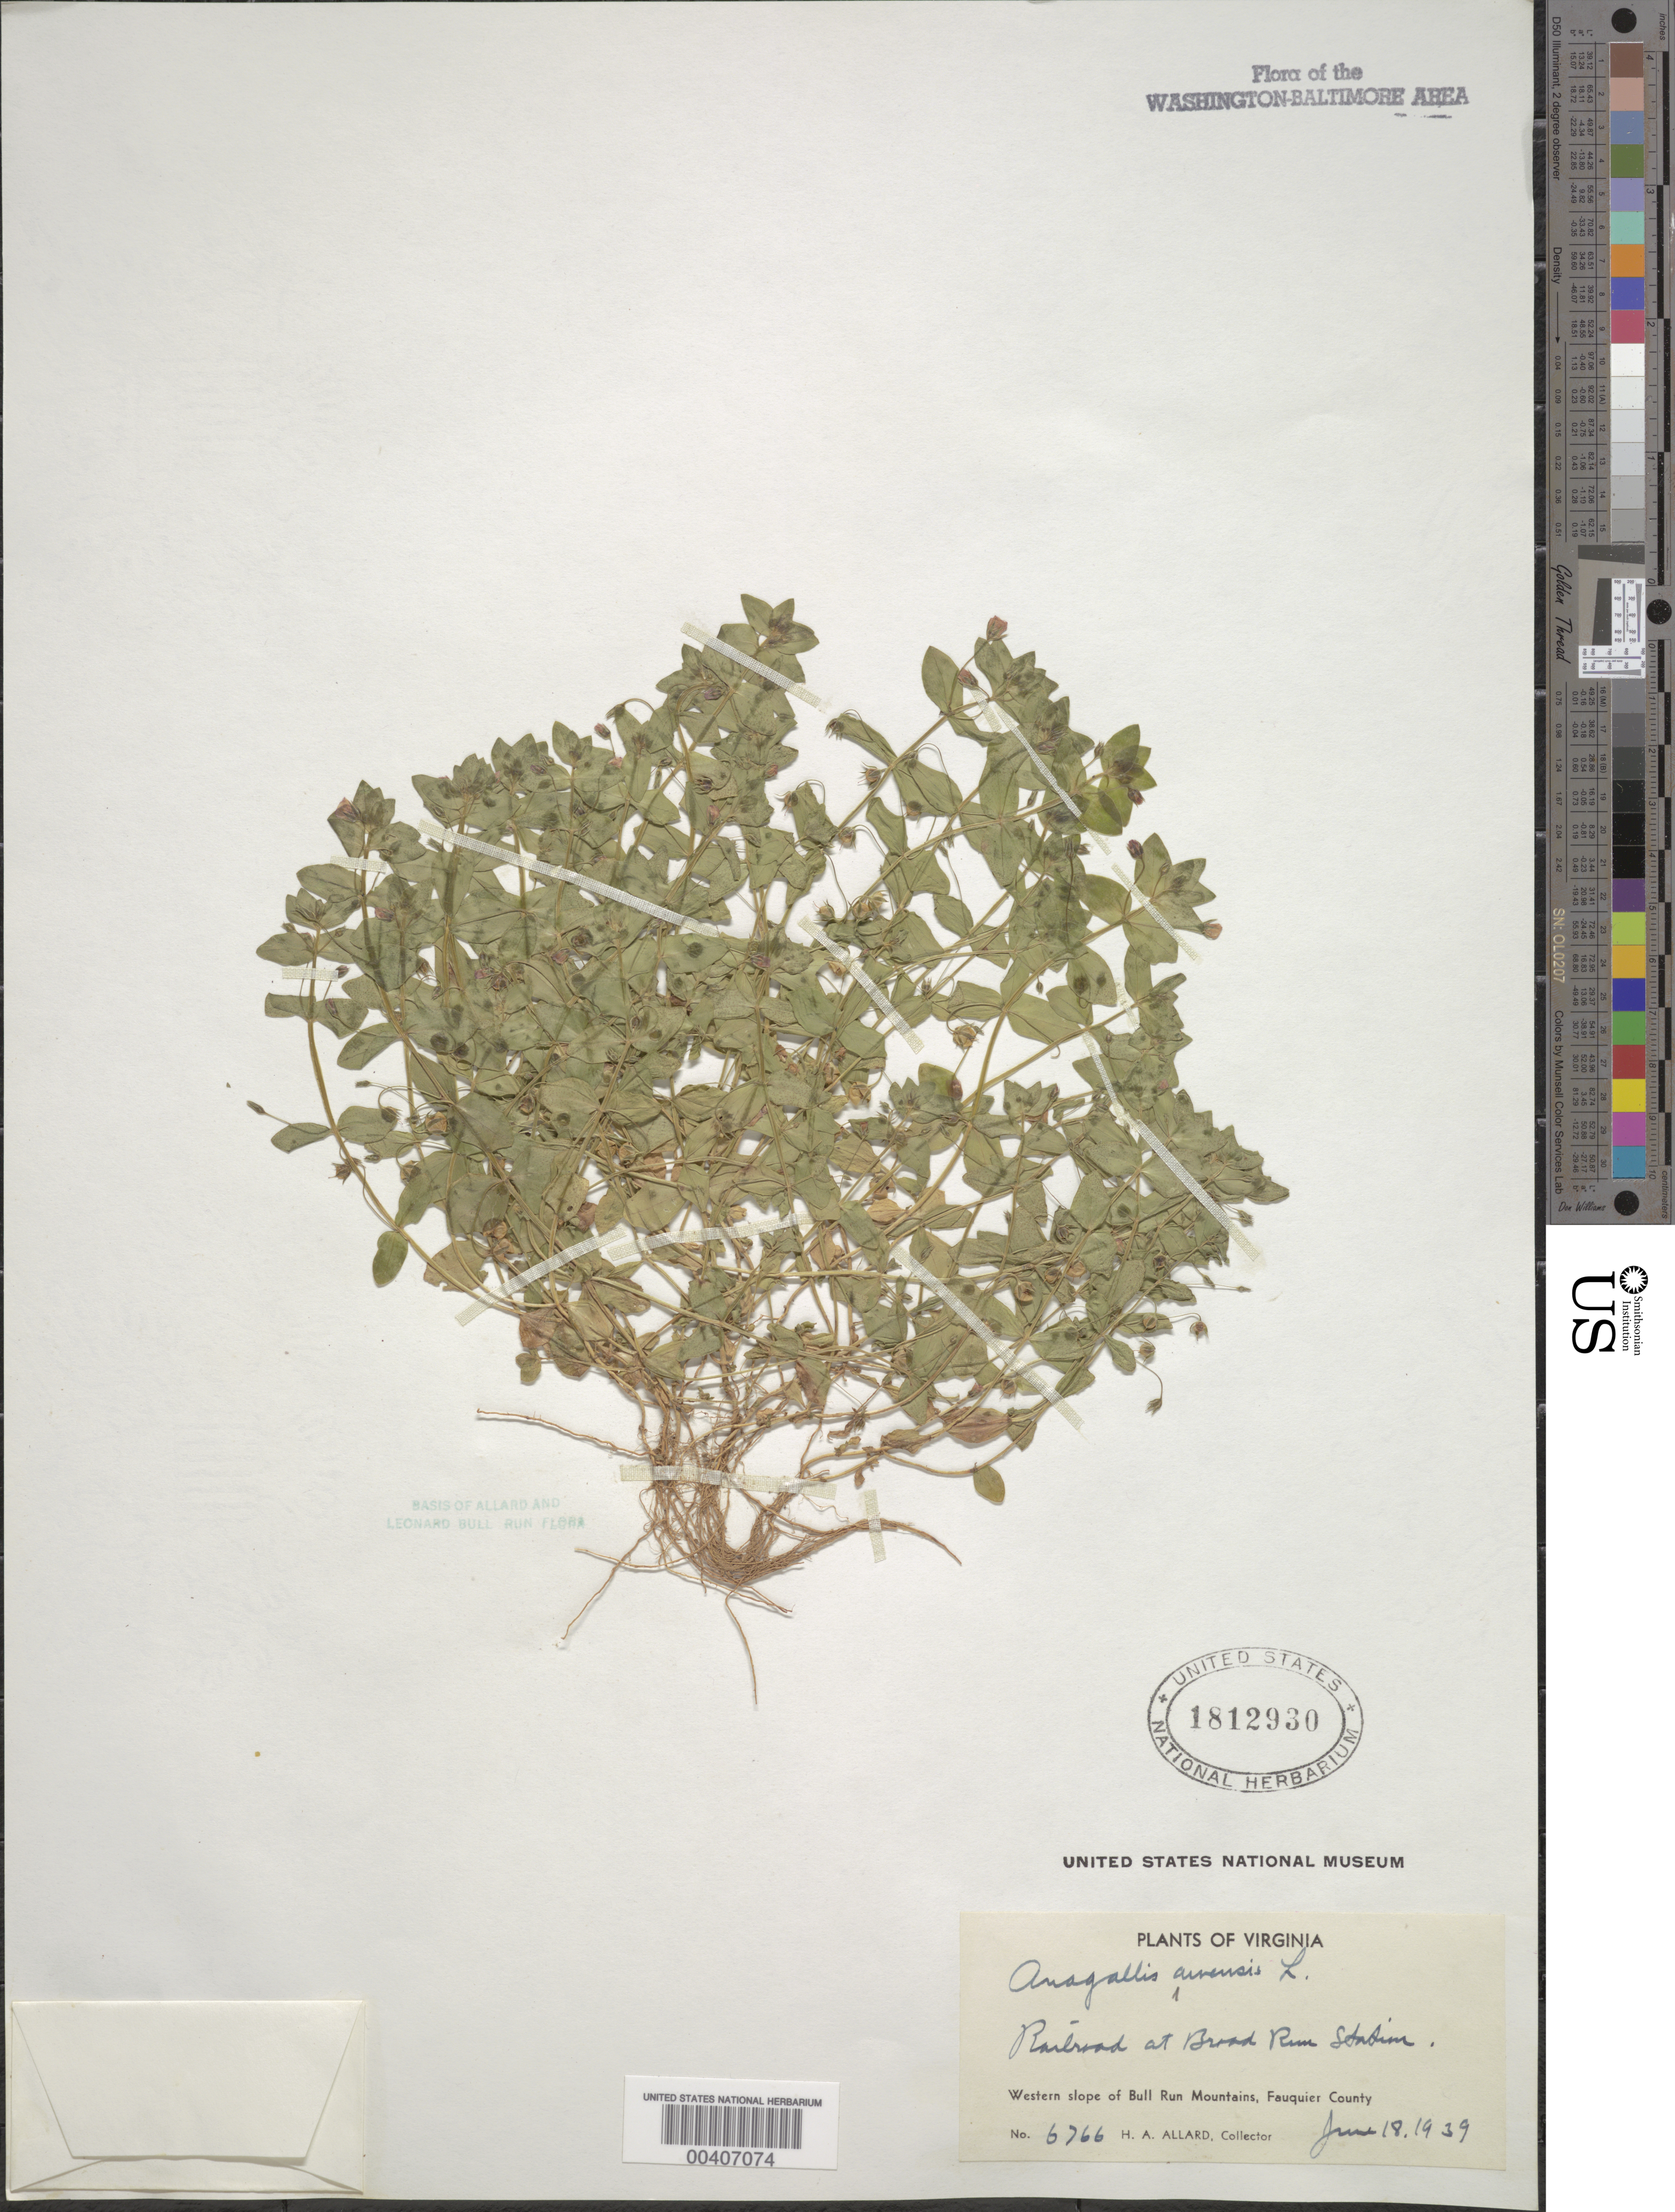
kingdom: Plantae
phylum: Tracheophyta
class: Magnoliopsida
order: Ericales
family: Primulaceae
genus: Anagallis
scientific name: Anagallis arvensis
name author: L.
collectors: H. A. Allard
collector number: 6766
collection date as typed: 18 Jun 1939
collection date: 1939-06-18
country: United States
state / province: Virginia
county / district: Fauquier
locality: Broad Run Station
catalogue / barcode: US 1812930